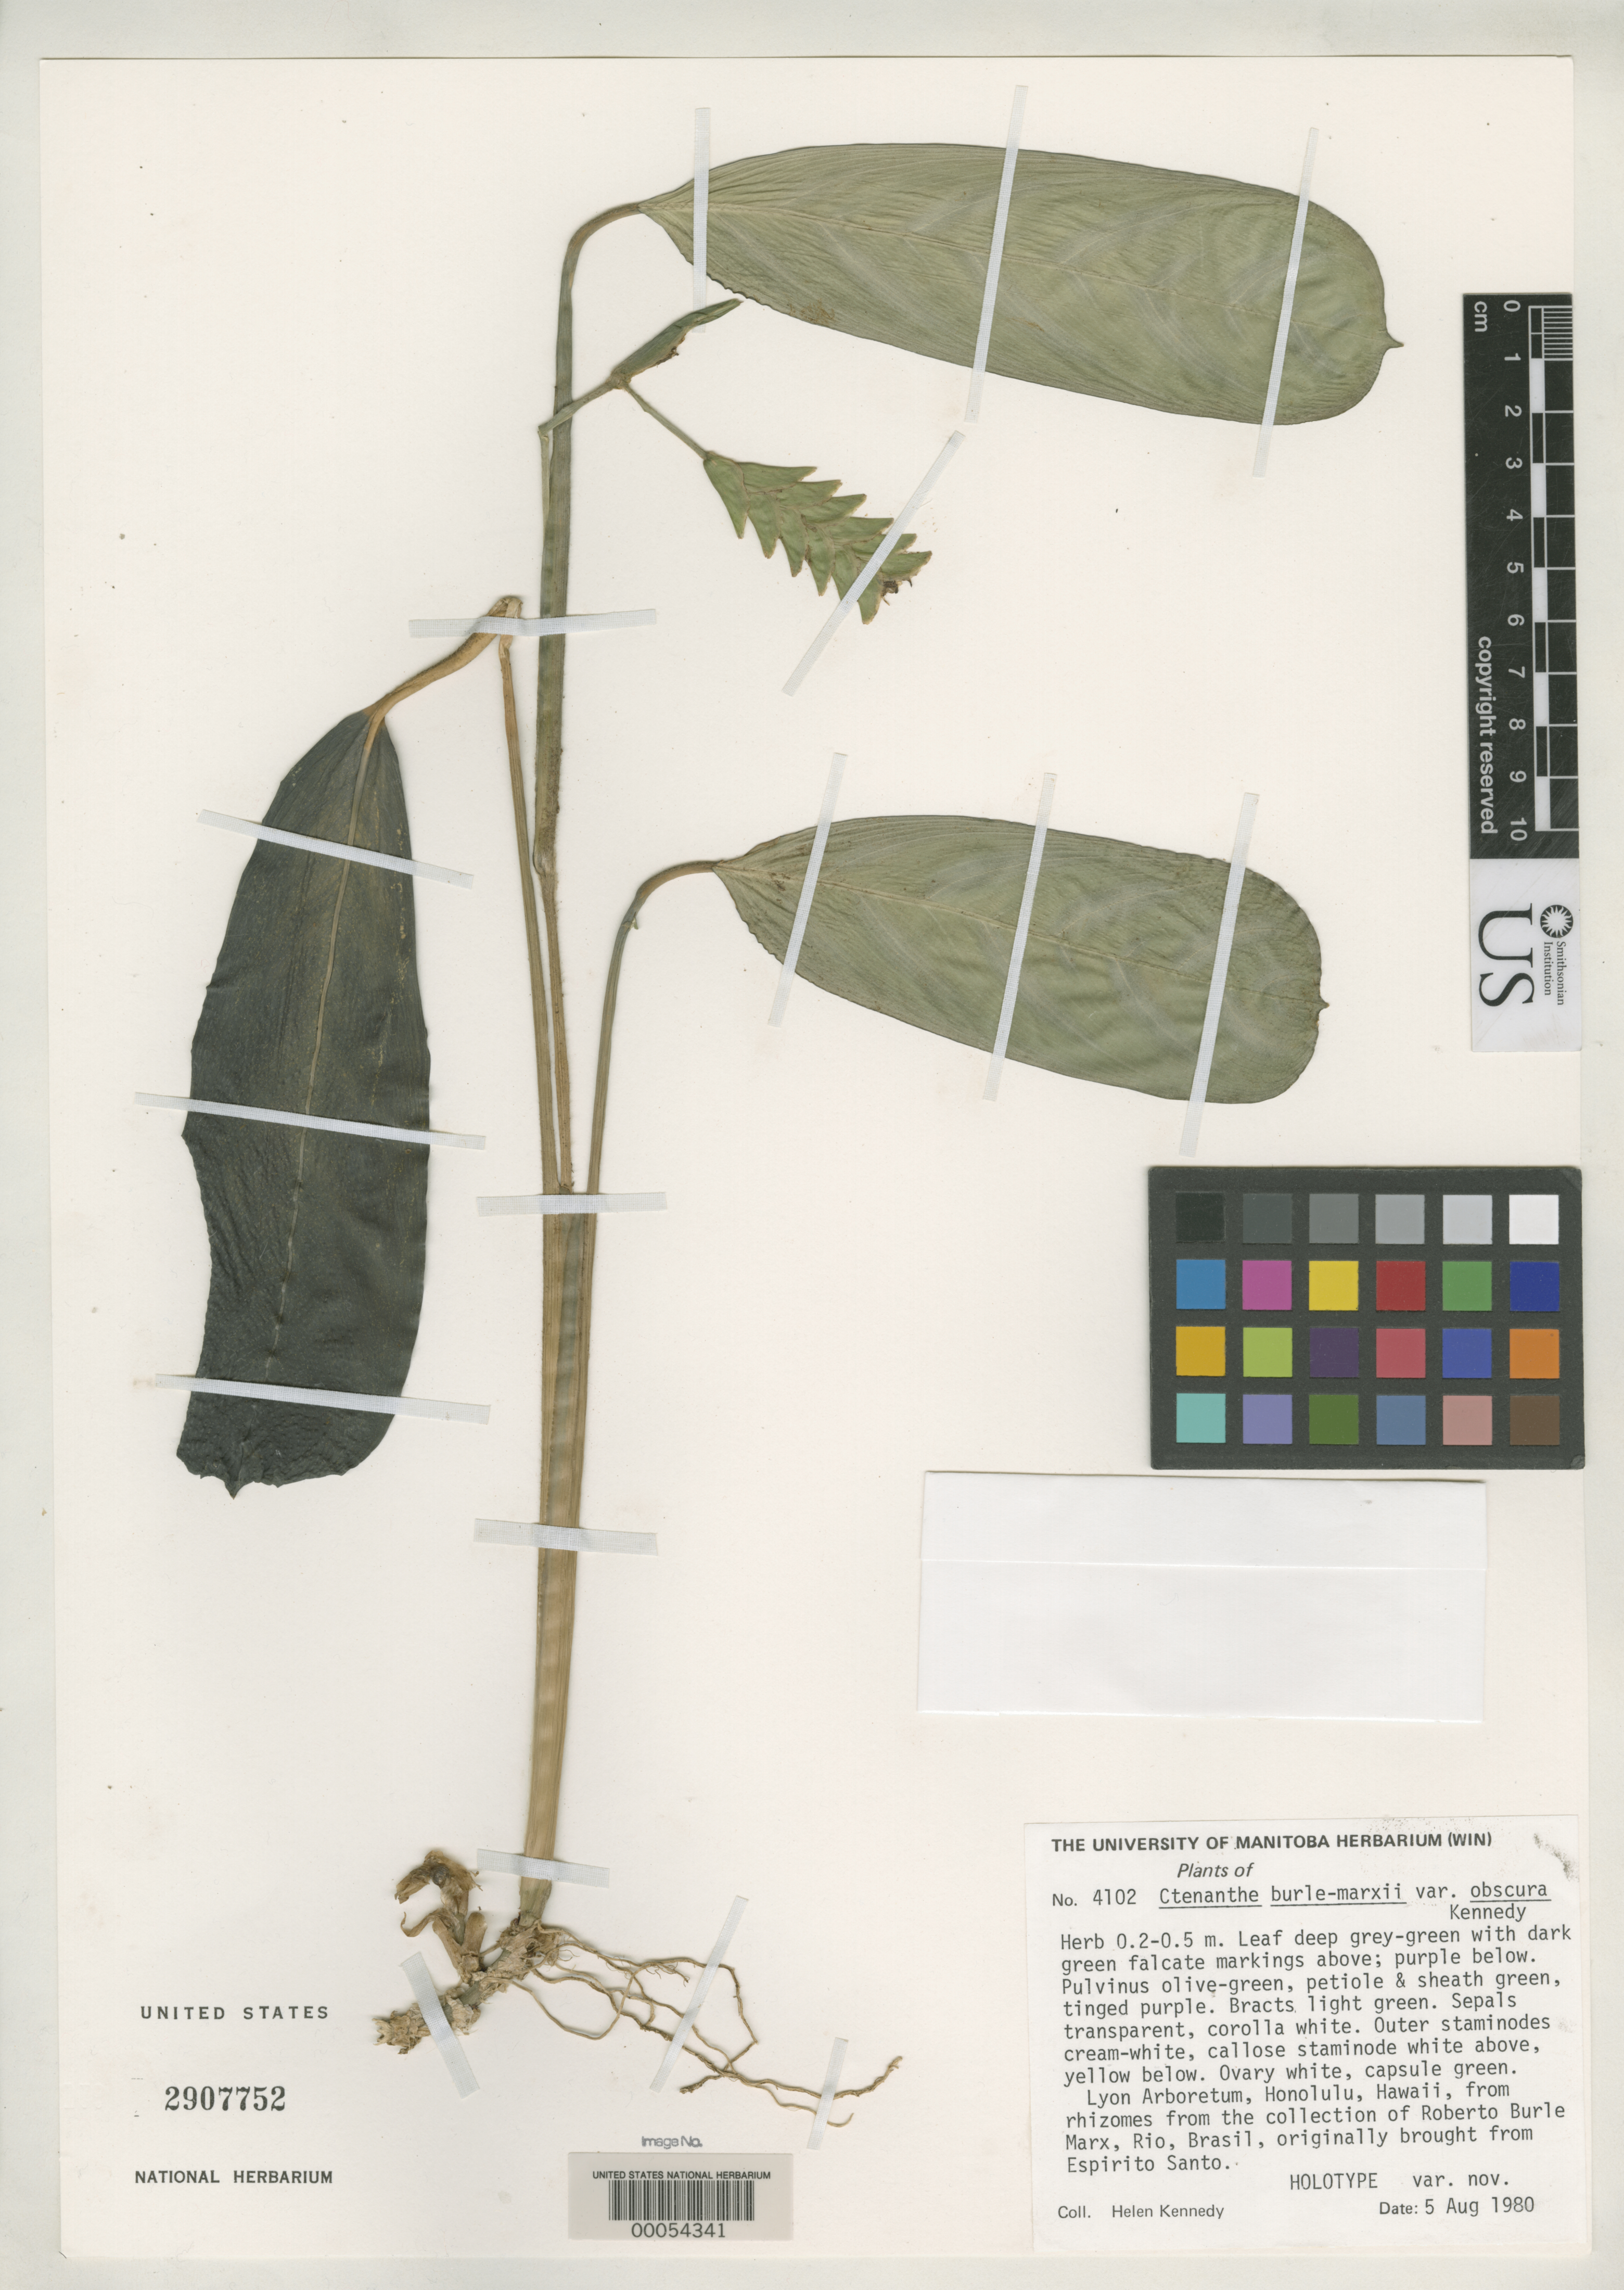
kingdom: Plantae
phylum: Tracheophyta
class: Liliopsida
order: Zingiberales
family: Marantaceae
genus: Ctenanthe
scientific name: Ctenanthe burle-marxii var. obscura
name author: H. Kenn.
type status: Holotype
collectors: R. Burle-Marx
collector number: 4102 H. Kennedy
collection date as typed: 05 Aug 1980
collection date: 1980-08-05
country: Brazil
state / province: Espírito Santo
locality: Rio.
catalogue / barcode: US 2907752